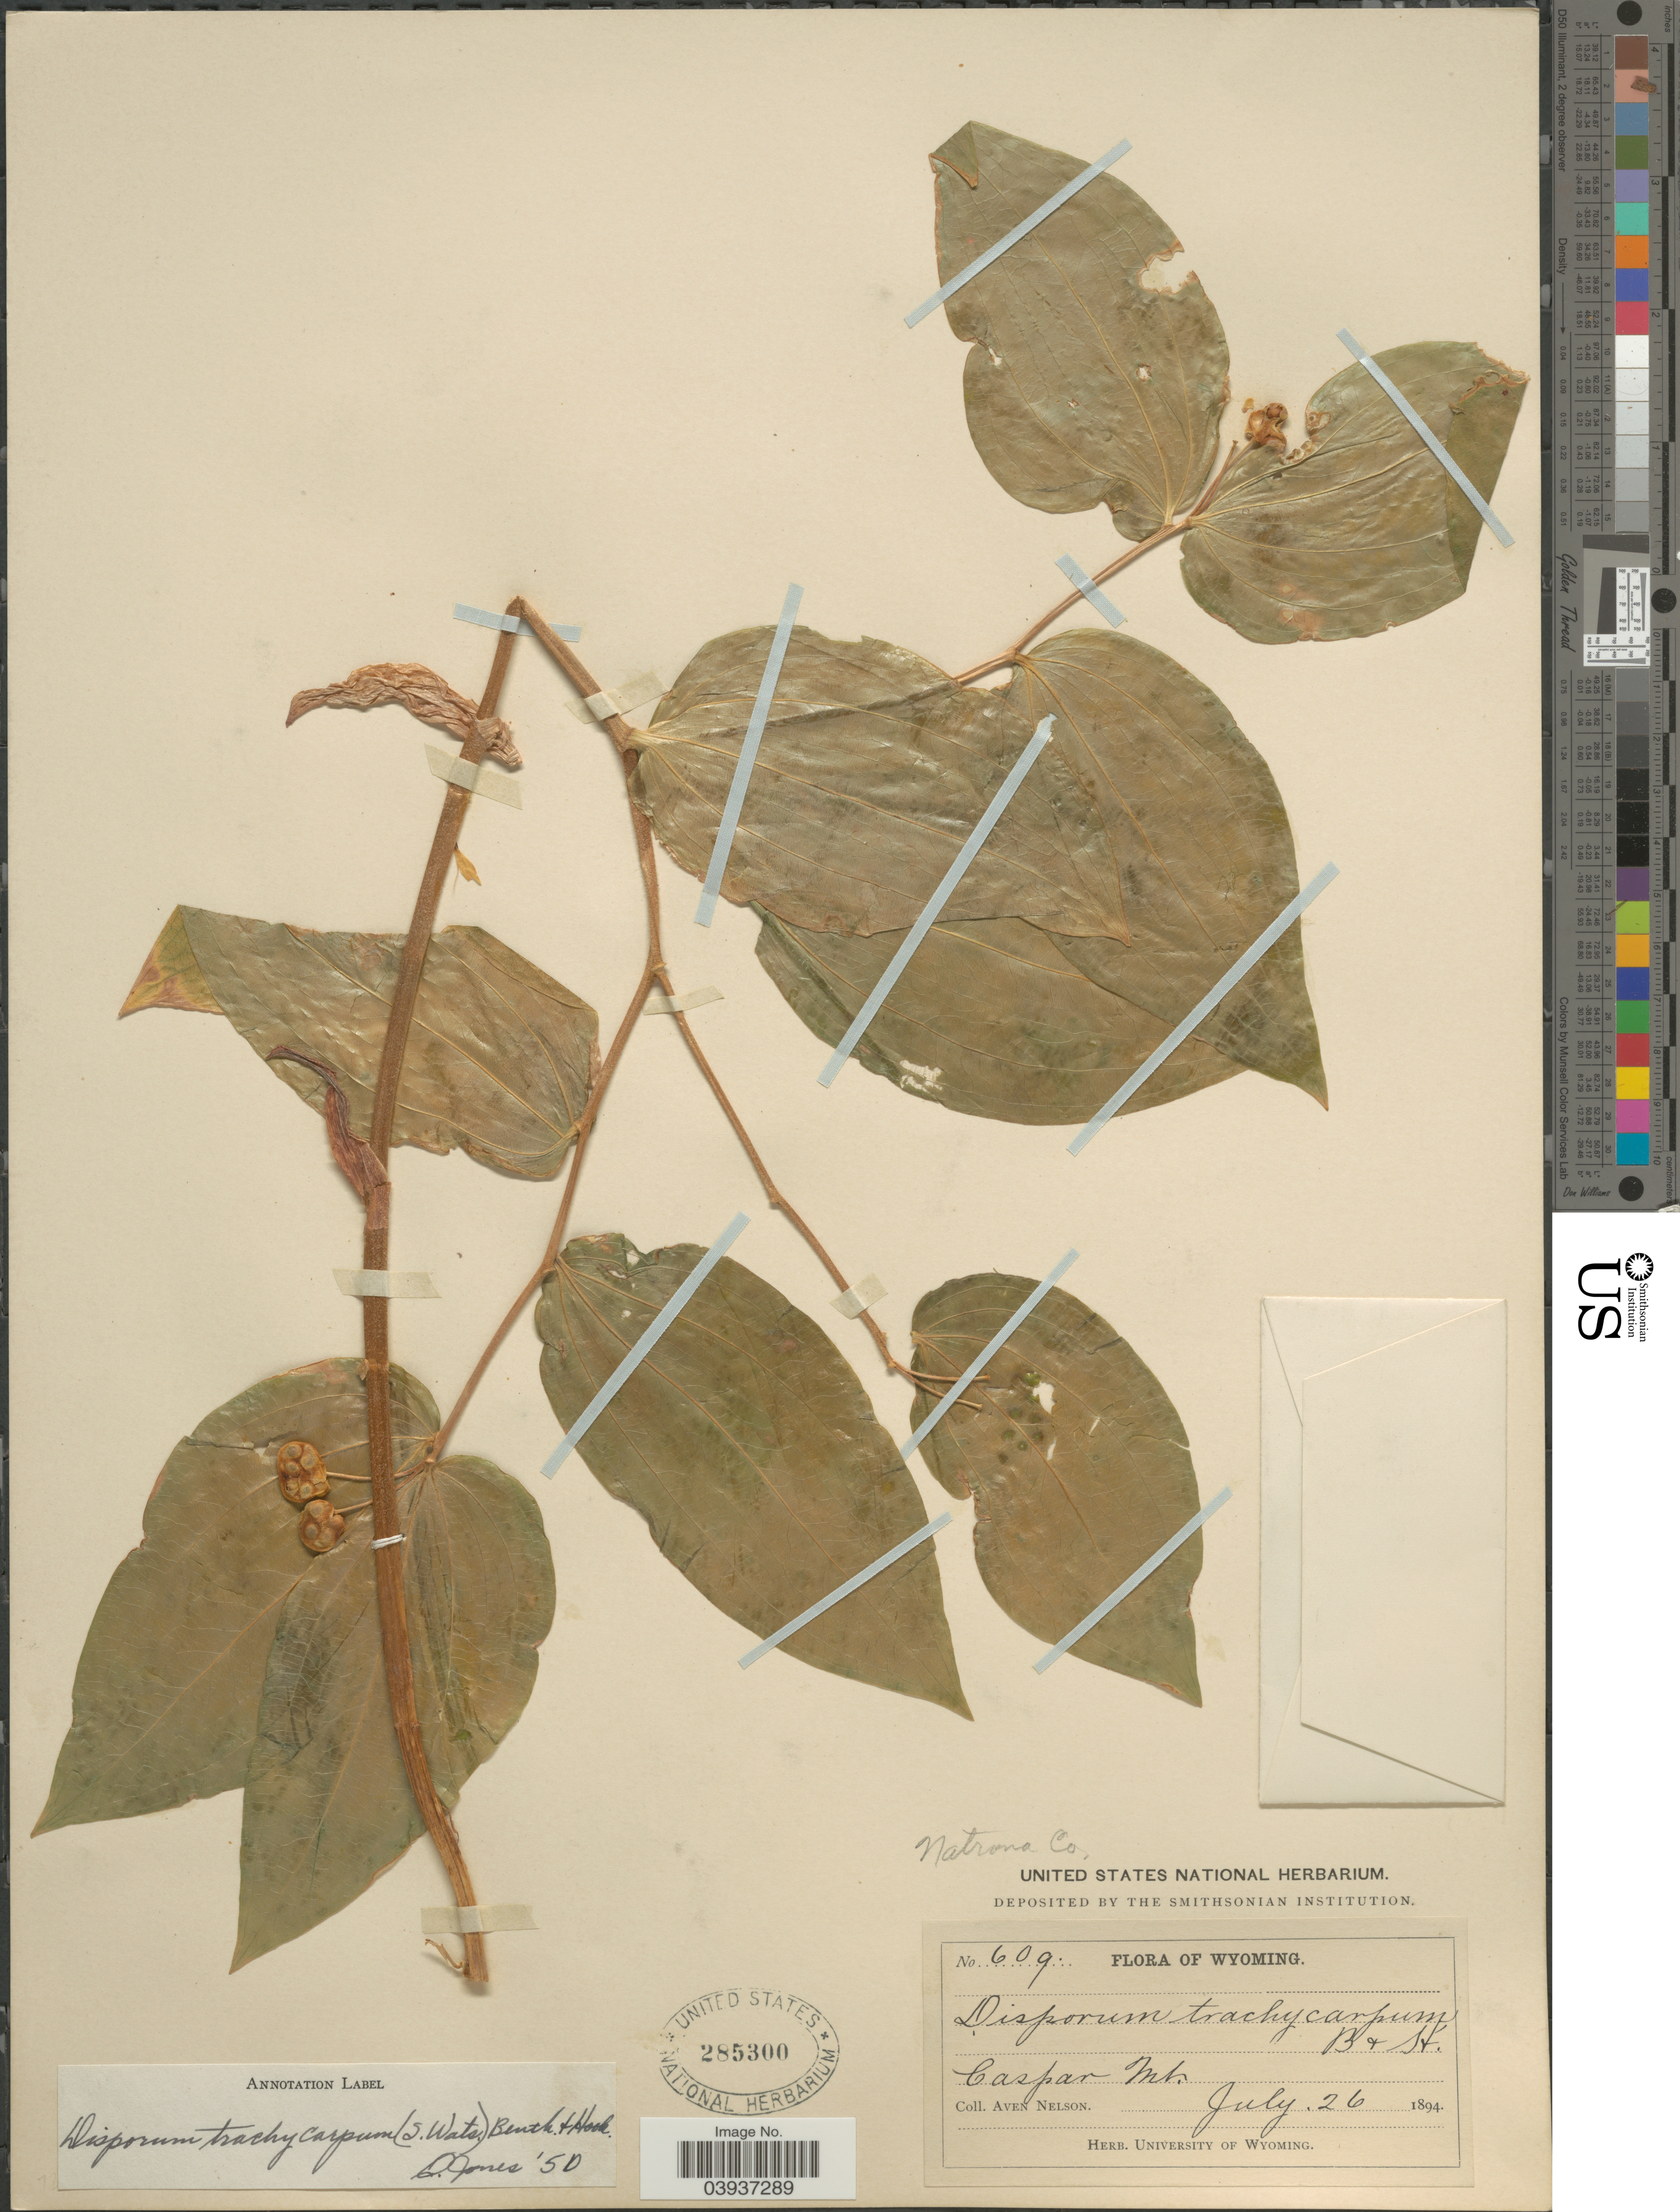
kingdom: Plantae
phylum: Tracheophyta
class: Liliopsida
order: Liliales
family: Colchicaceae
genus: Disporum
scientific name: Disporum trachycarpum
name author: (S. Watson) Benth. & Hook. f.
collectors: A. Nelson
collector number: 609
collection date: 1894-07-26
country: United States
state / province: Wyoming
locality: Natrona Co. Caspar Mt.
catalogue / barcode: US 285300